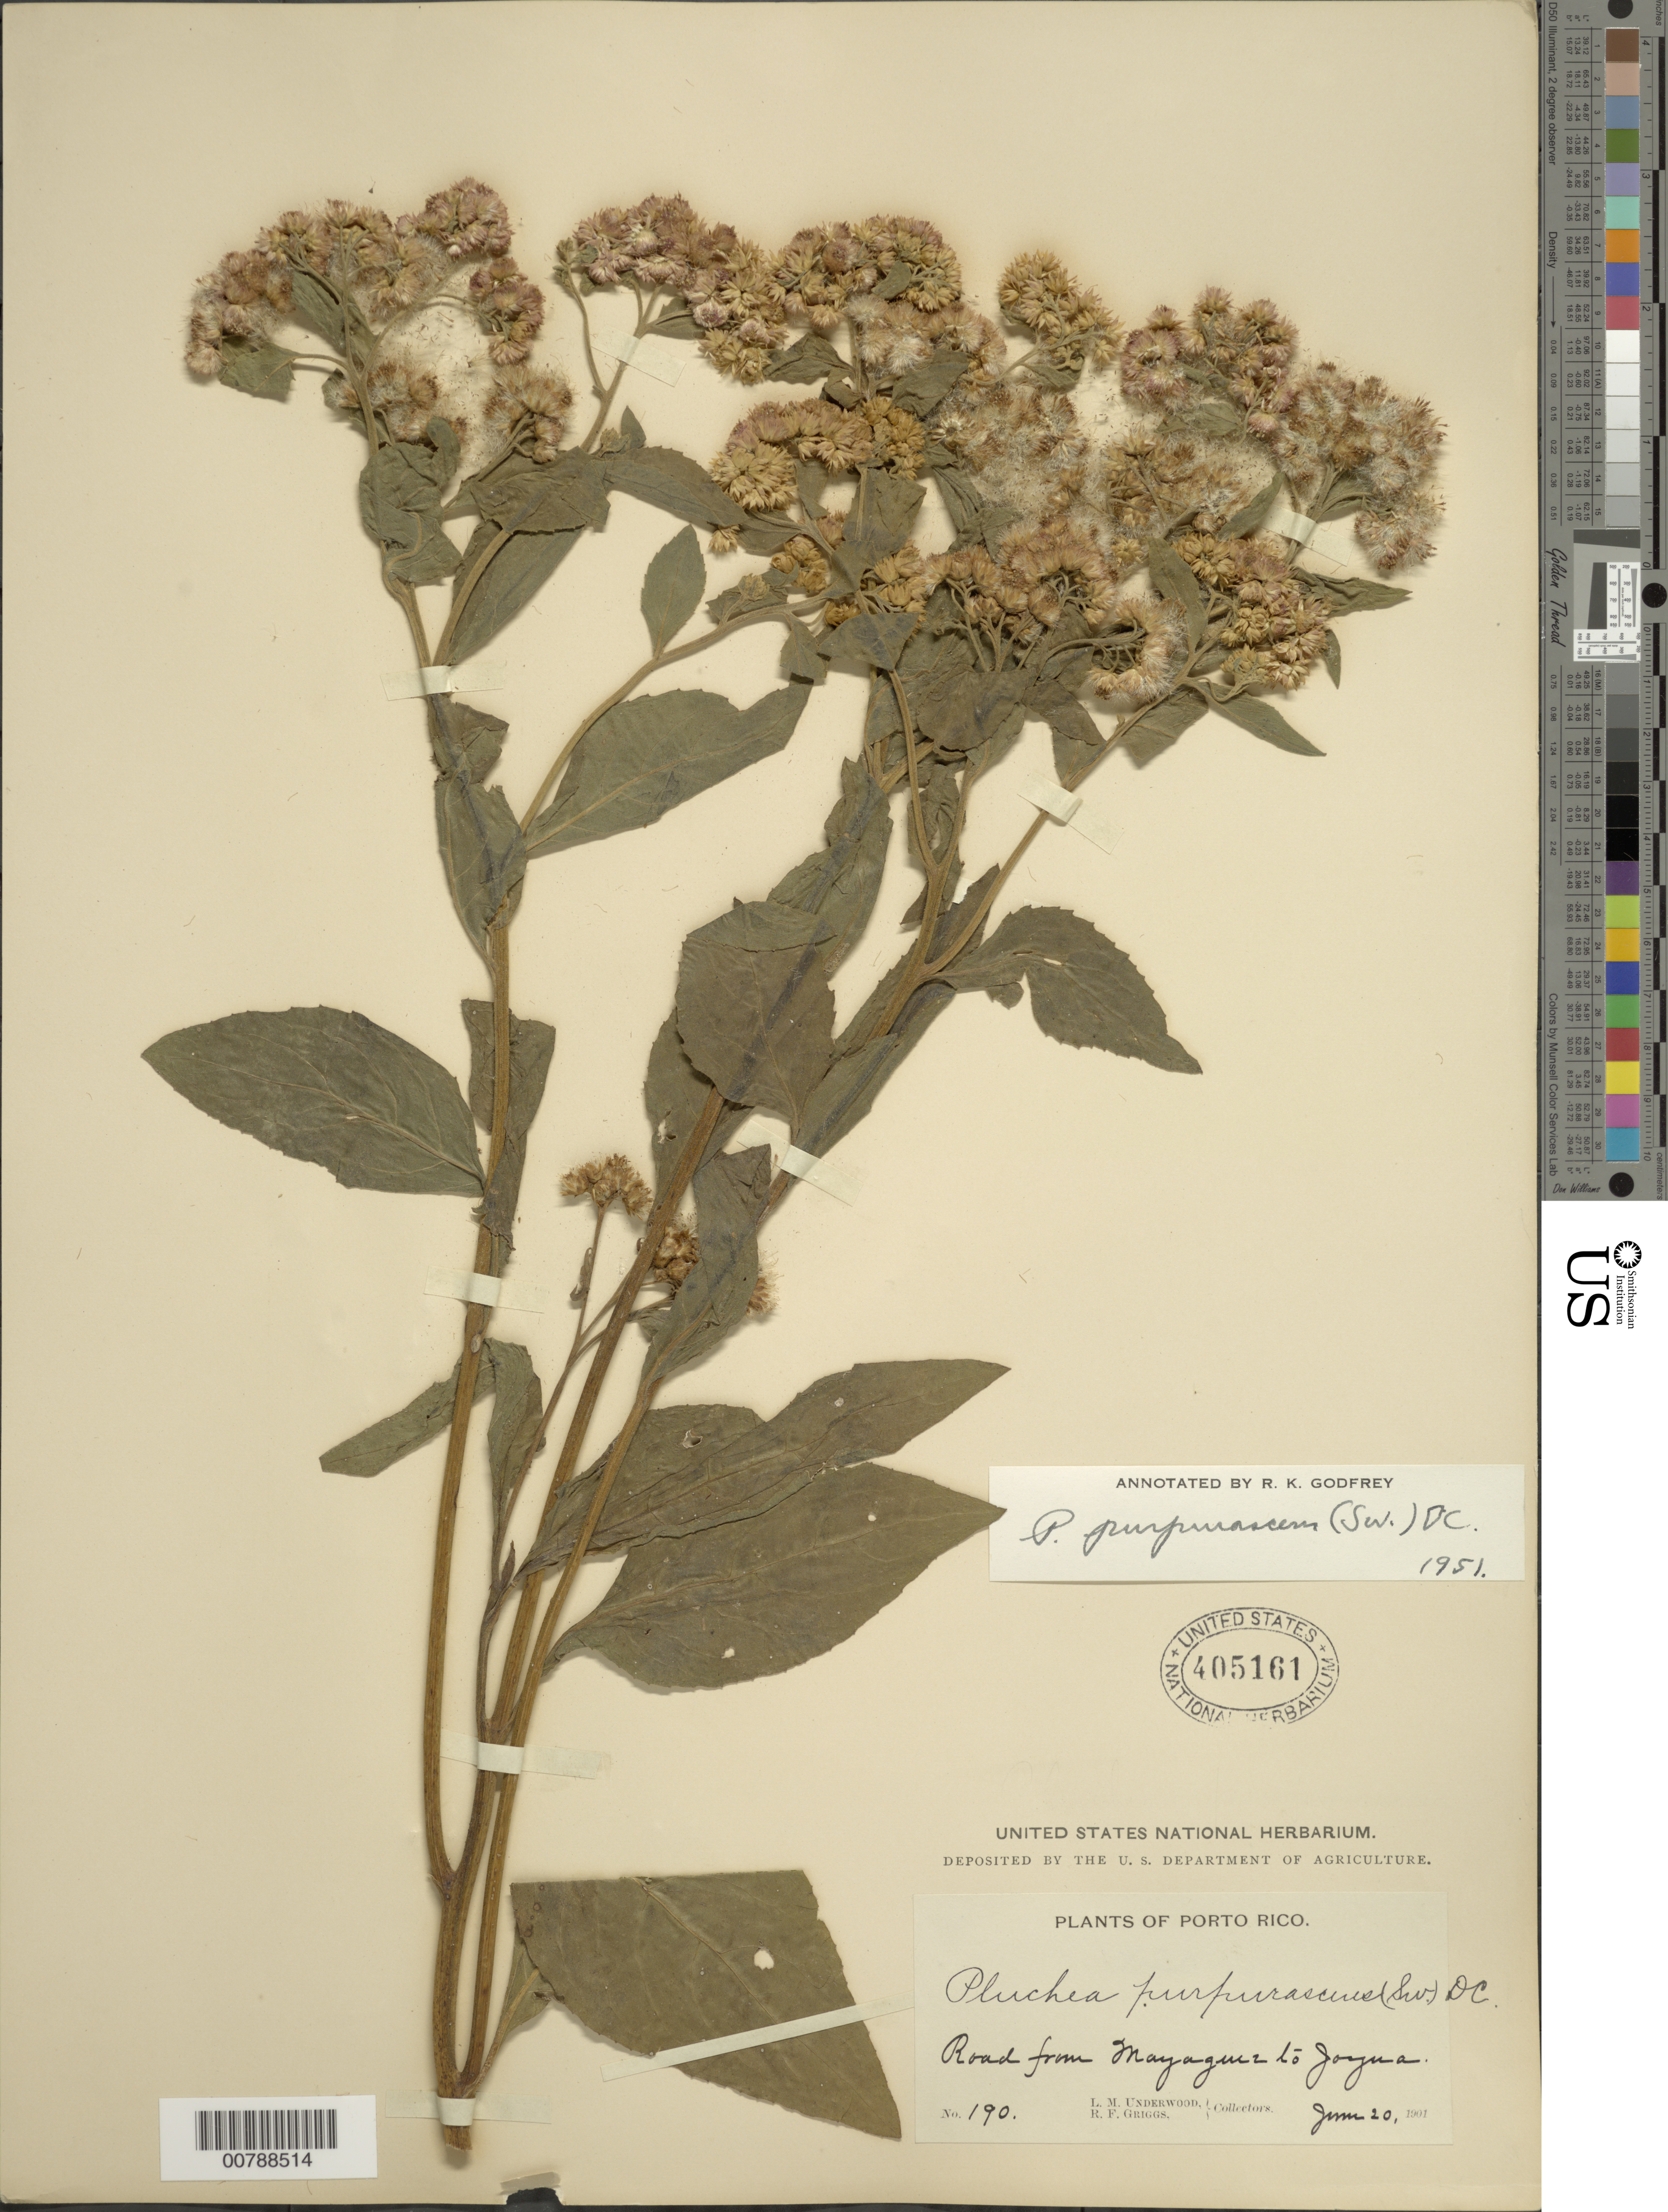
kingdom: Plantae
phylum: Tracheophyta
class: Magnoliopsida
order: Asterales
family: Asteraceae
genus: Pluchea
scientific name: Pluchea odorata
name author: (L.) Cass.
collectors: L. M. Underwood & R. F. Griggs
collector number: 190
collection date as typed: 20 Jun 1901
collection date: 1901-06-20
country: Puerto Rico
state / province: Mayagüez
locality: Road from Mayagüez to Jayua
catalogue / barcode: US 405161